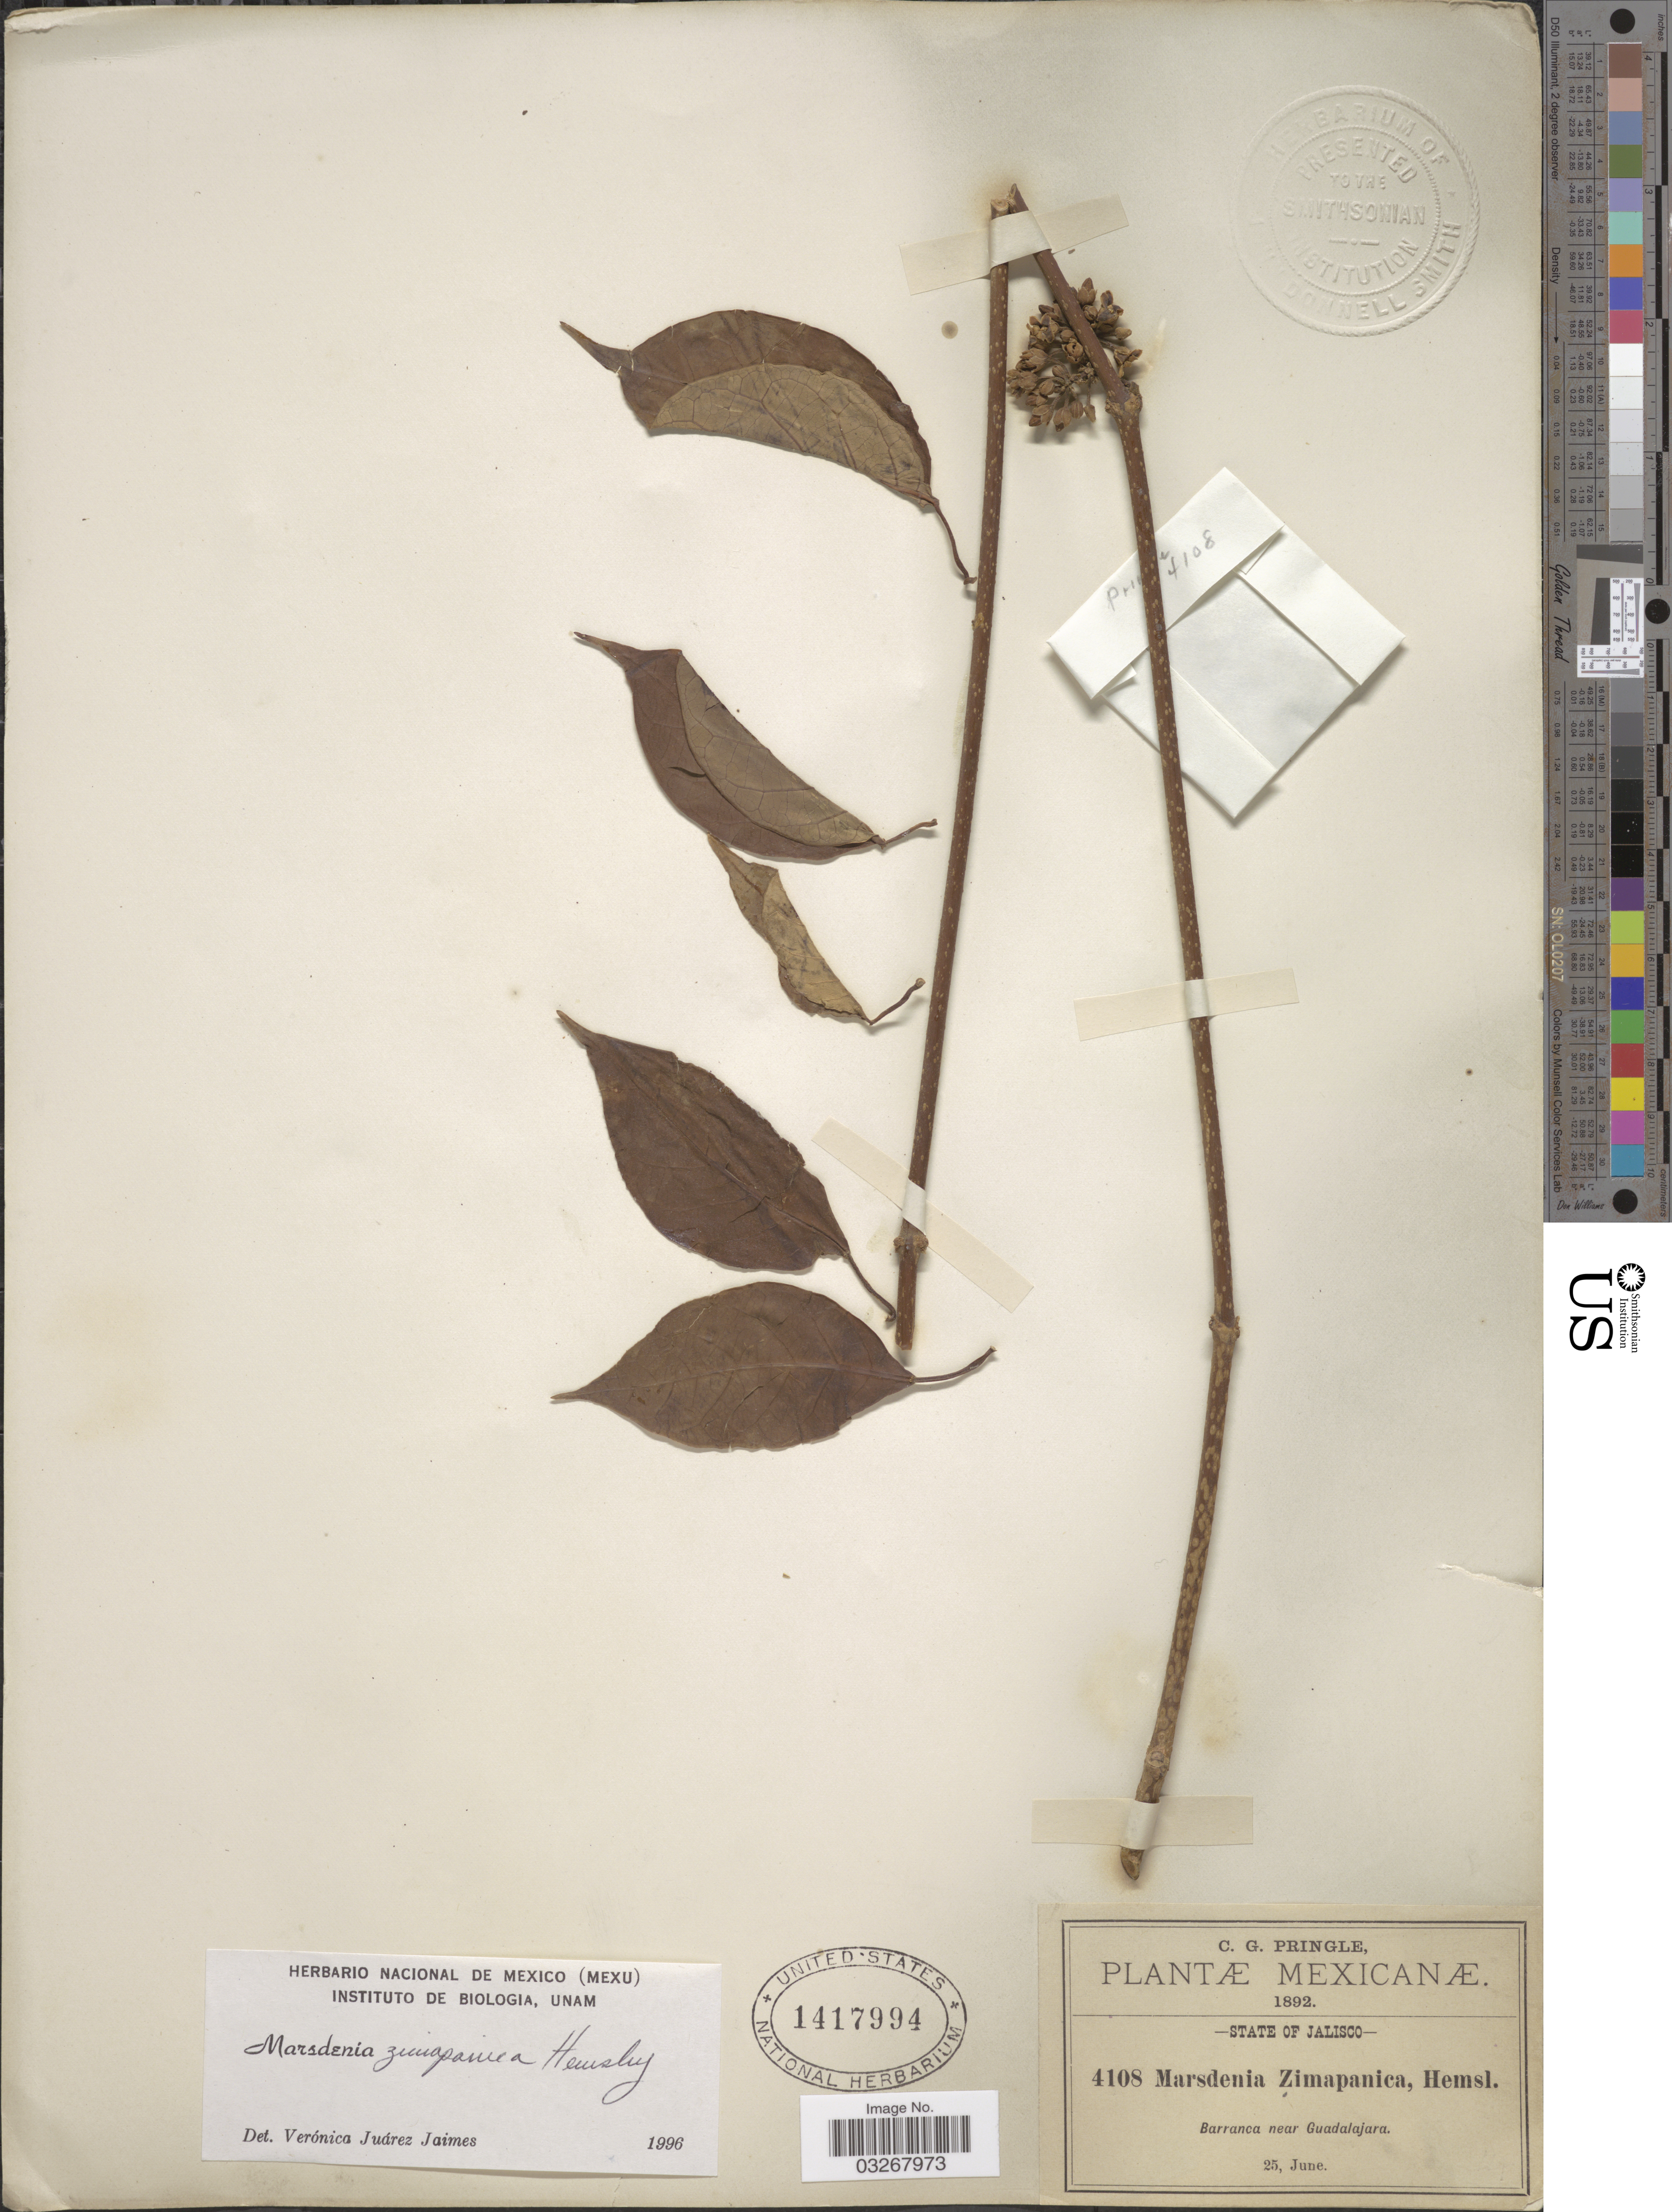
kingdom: Plantae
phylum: Tracheophyta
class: Magnoliopsida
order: Gentianales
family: Apocynaceae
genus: Marsdenia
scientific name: Marsdenia zimapanica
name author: Hemsl.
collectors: C. G. Pringle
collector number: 4108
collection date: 1892-06-25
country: Mexico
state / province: Jalisco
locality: Barranca near Guadalajara.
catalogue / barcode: US 1417994